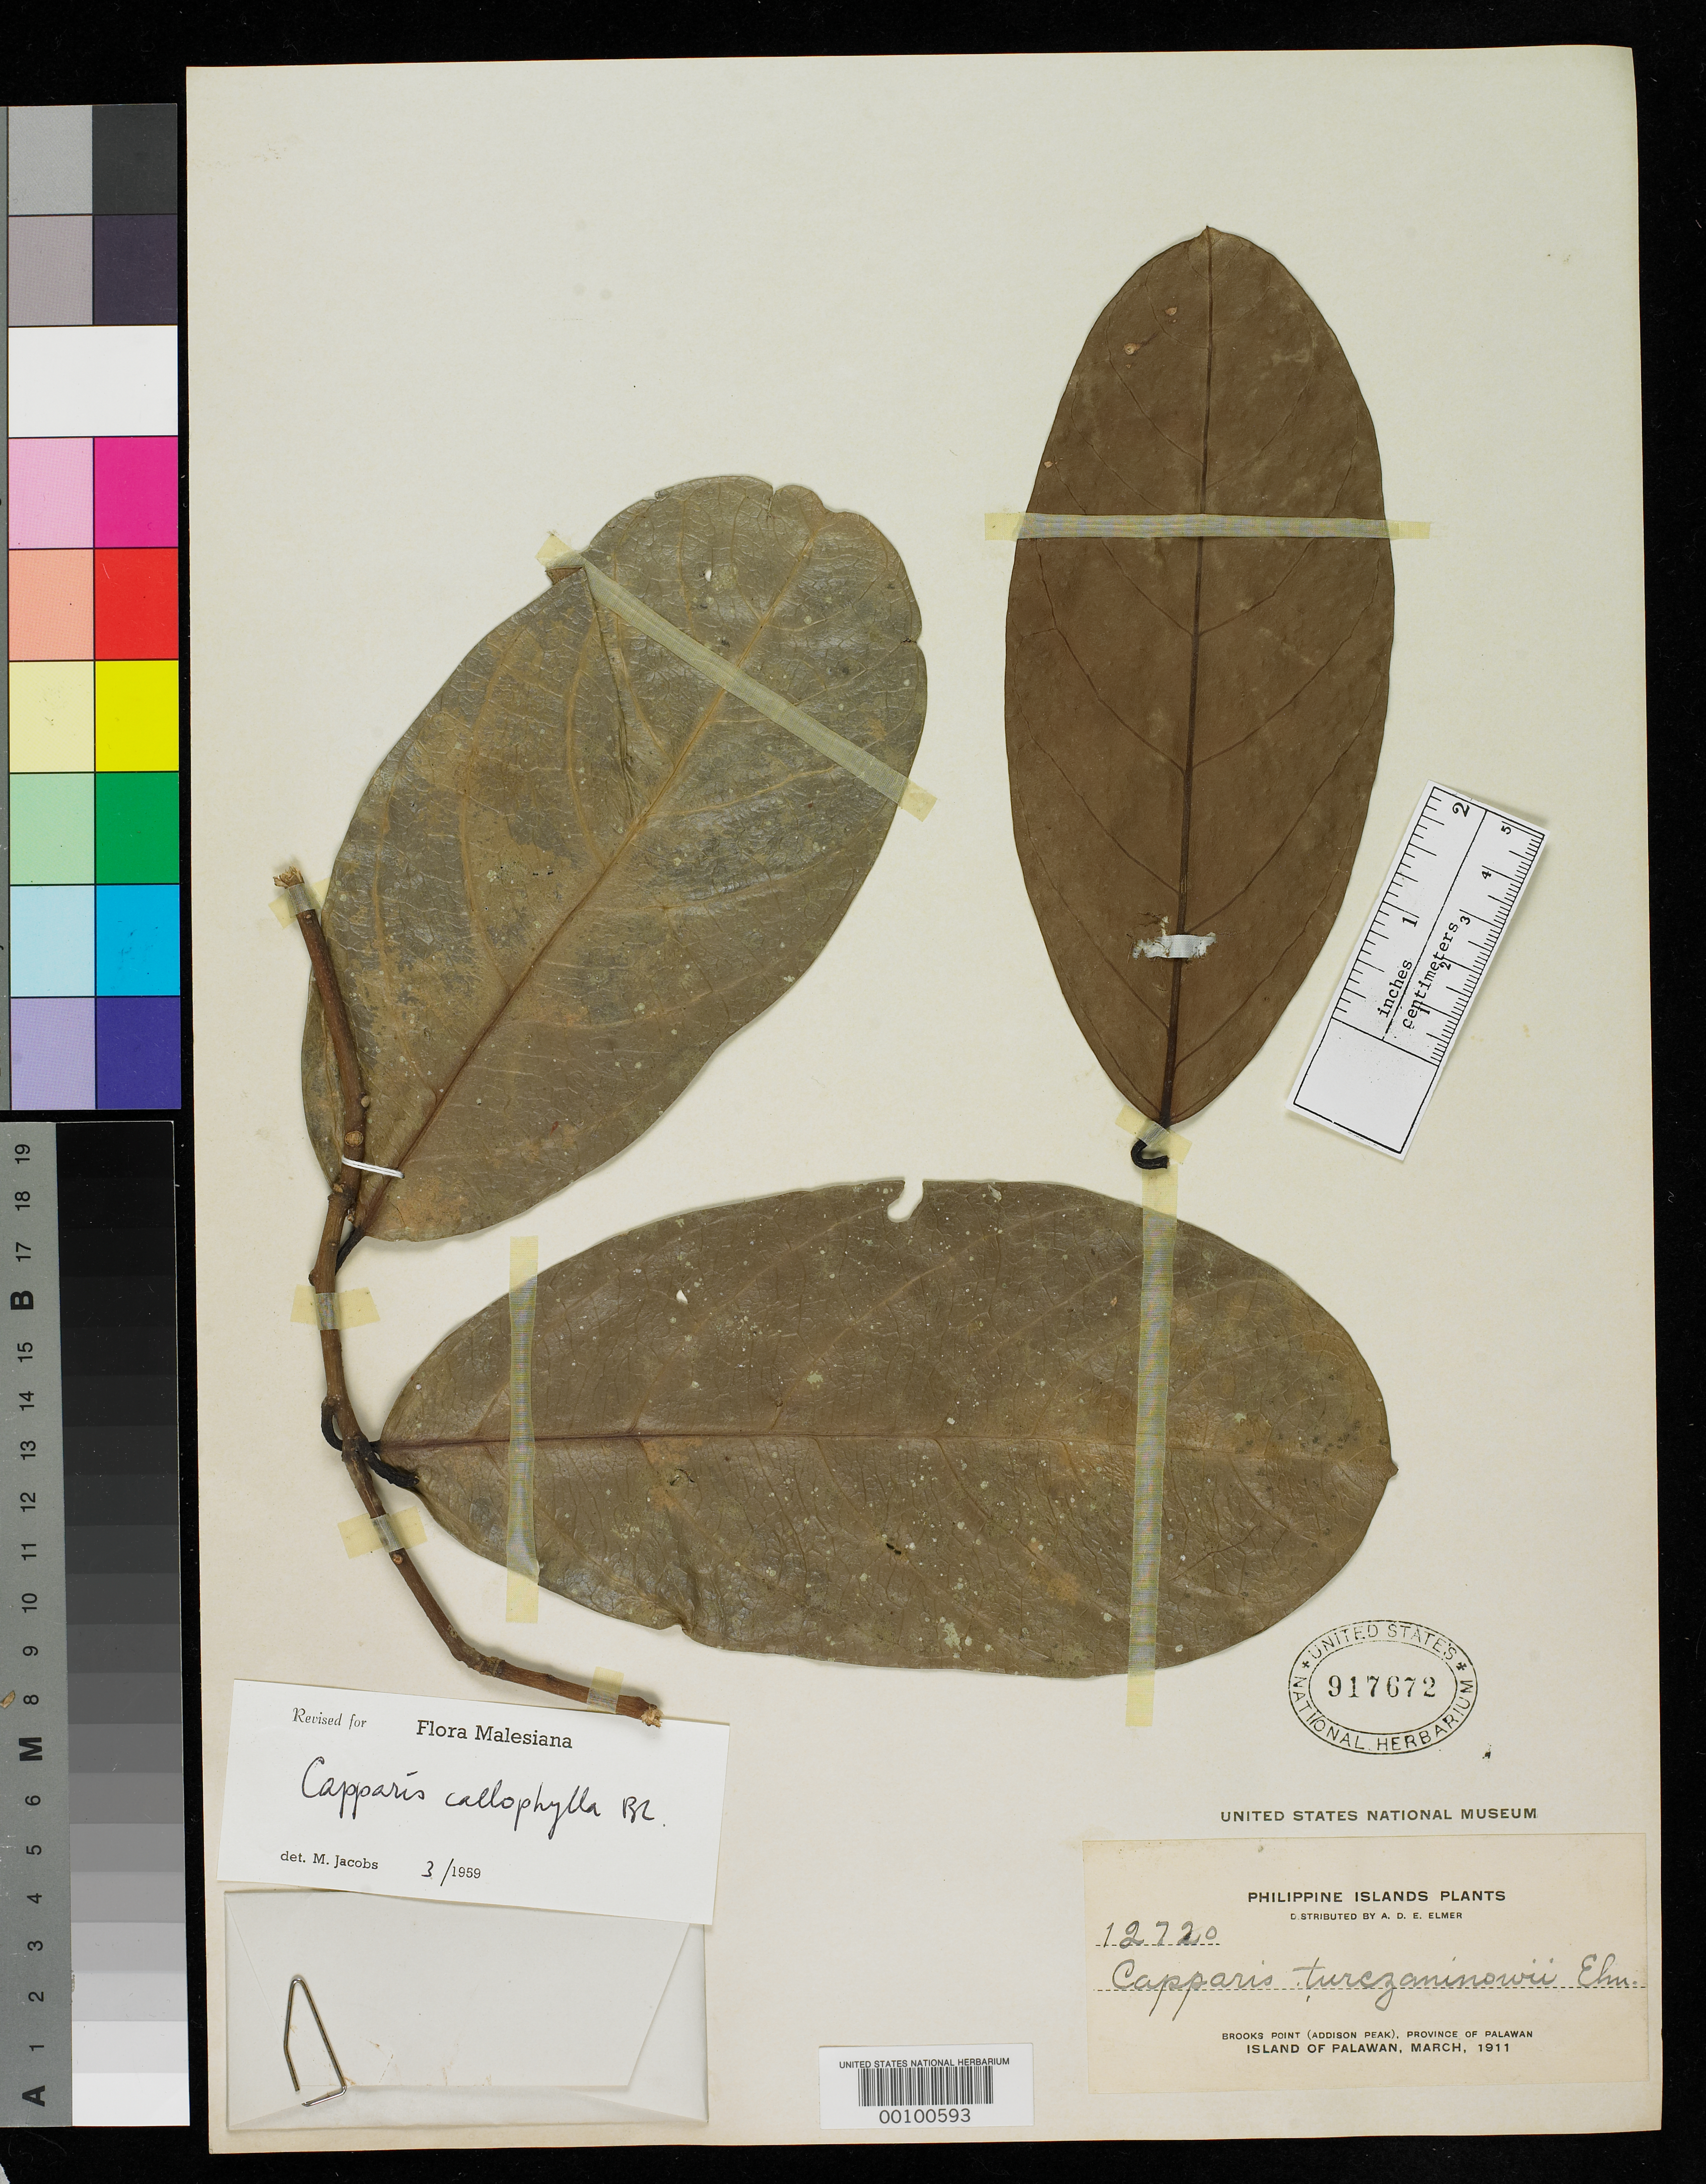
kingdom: Plantae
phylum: Tracheophyta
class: Magnoliopsida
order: Brassicales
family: Capparaceae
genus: Capparis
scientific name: Capparis turczaninowii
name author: Elmer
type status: Isotype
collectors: A. D. E. Elmer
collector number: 12720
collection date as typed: Mar 1910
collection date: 1910-03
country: Philippines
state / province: Mimaropa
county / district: Palawan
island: Palawan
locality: Brooks Point, Addison Peak.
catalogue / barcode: US 917672